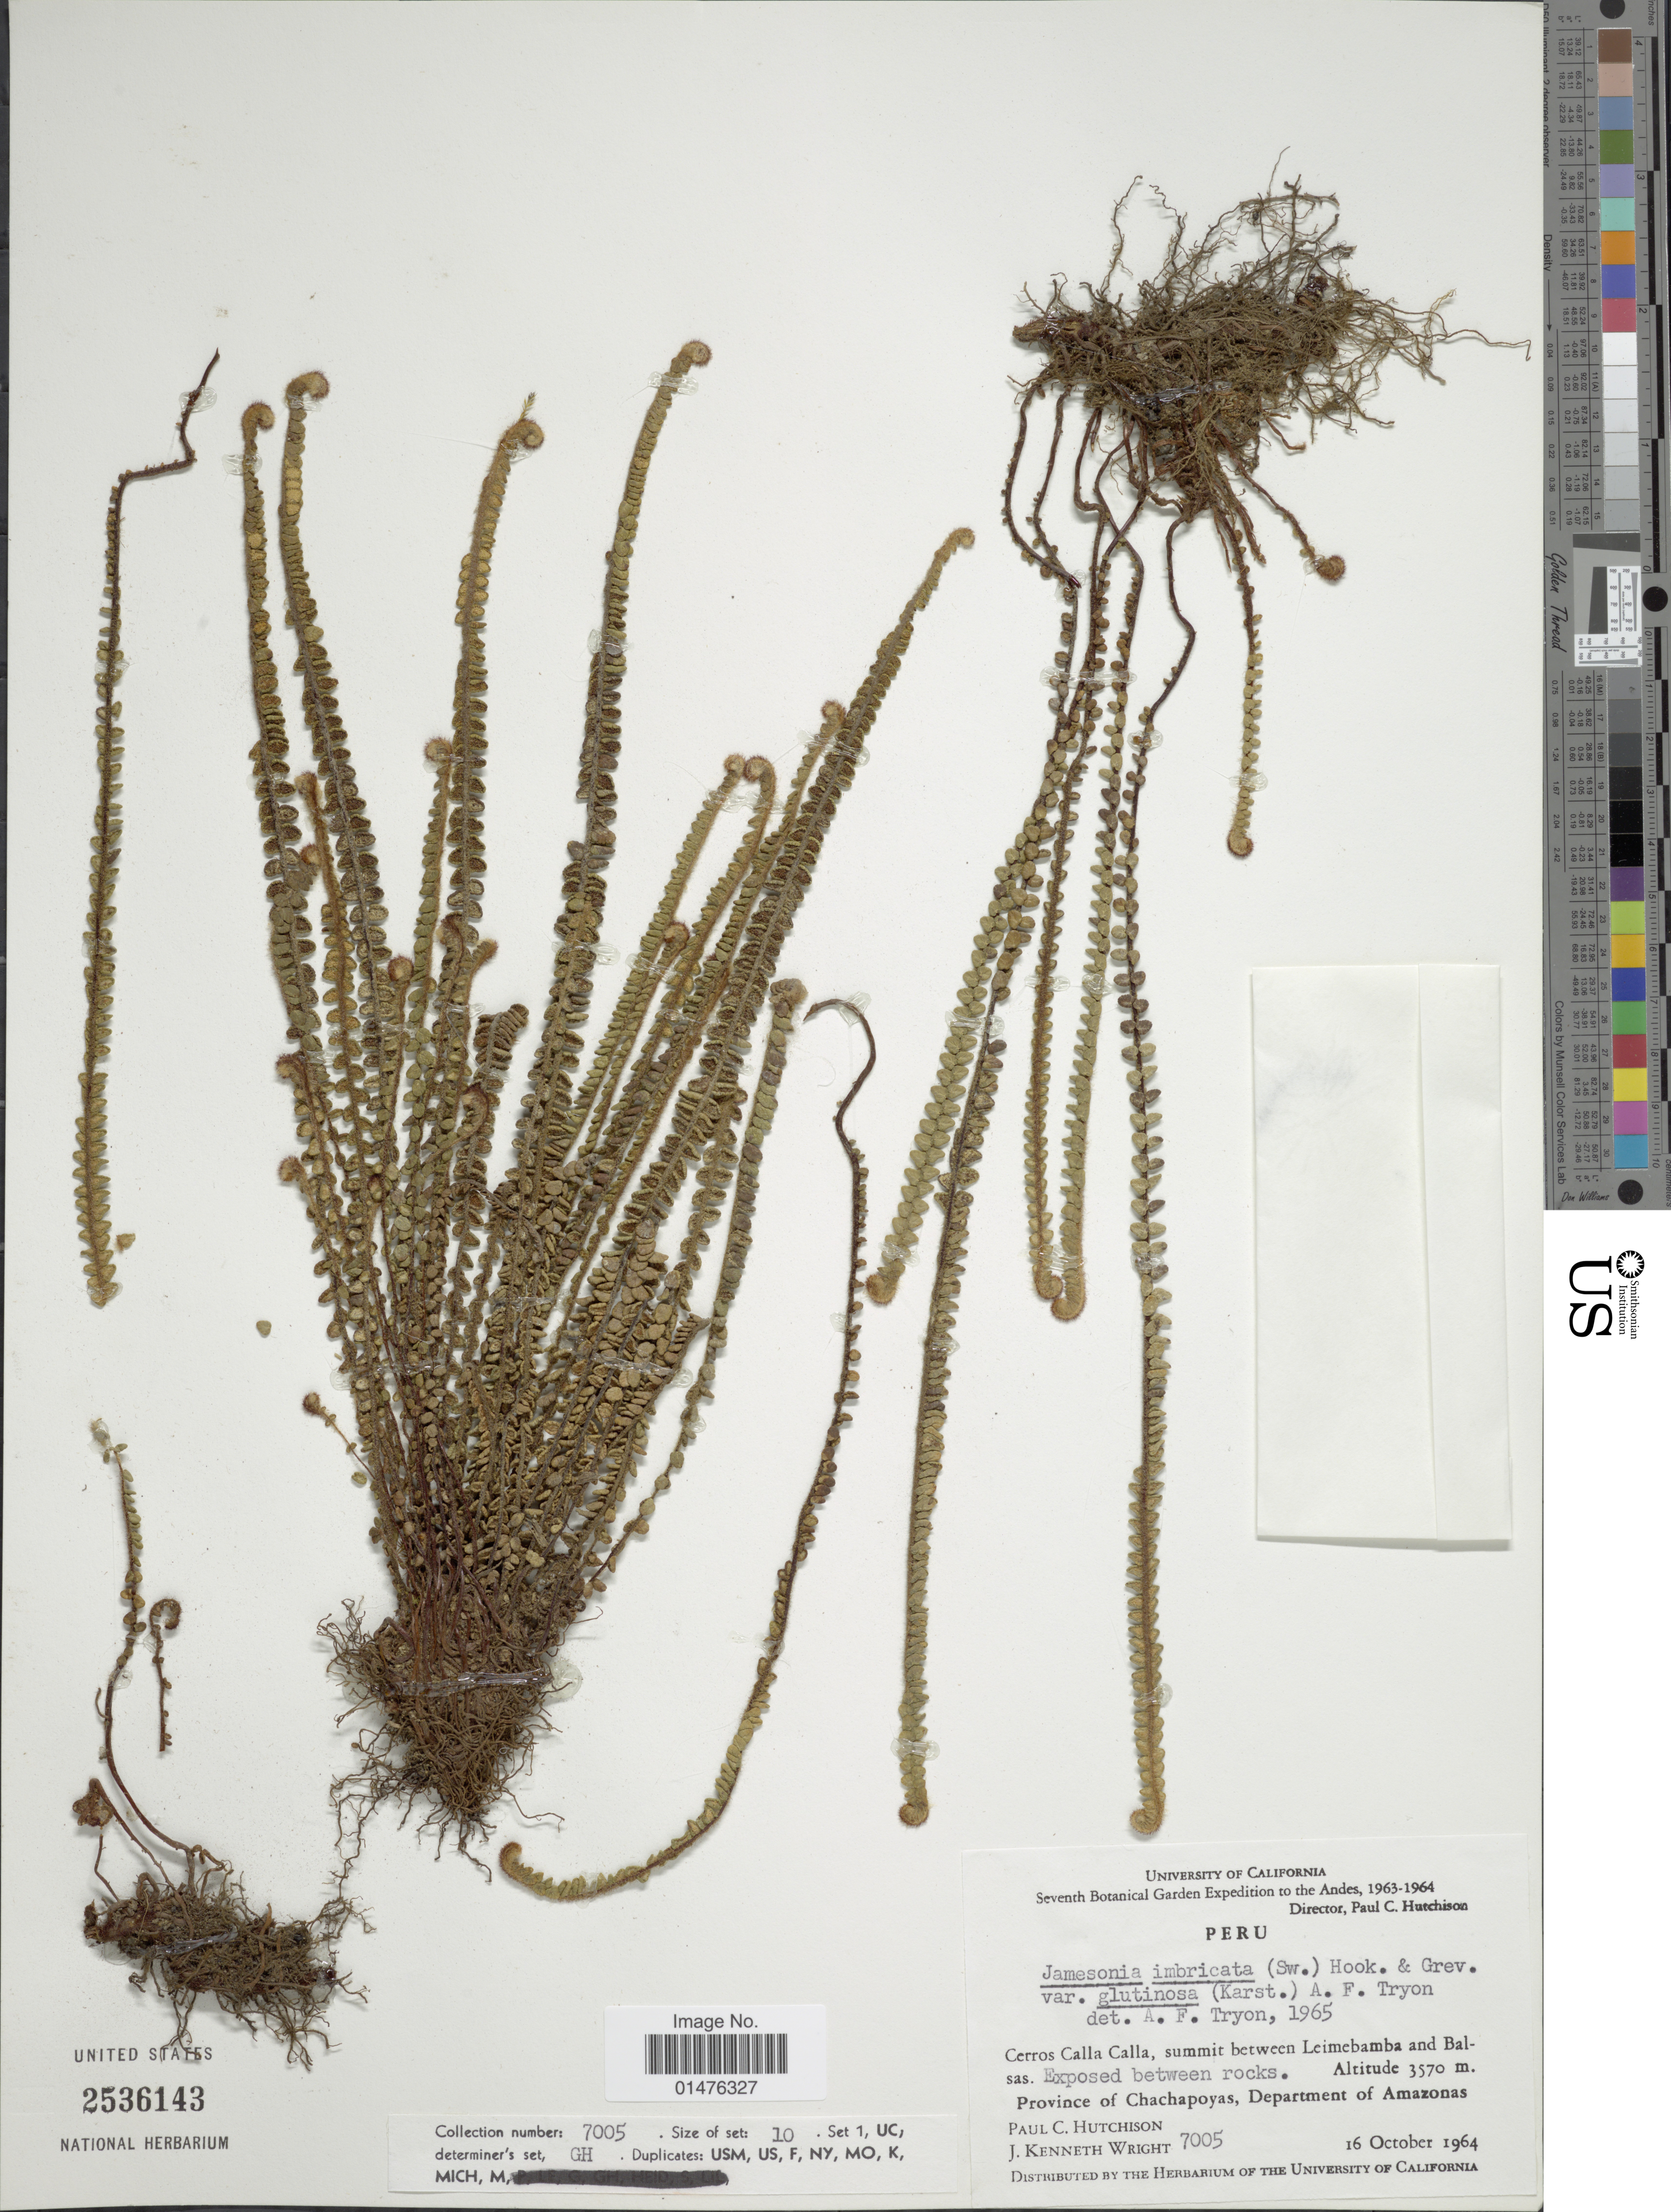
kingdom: Plantae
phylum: Tracheophyta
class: Polypodiopsida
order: Polypodiales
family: Pteridaceae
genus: Jamesonia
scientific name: Jamesonia imbricata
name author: (Sw.) Hook. & Grev.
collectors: P. C. Hutchison & J. K. Wright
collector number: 7005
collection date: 1964-10-16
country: Peru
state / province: Amazonas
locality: Cerros Calla Calla, summit between Leimebamba and Balsas, Province of Chachapoyas, Department of Amazonas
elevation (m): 3570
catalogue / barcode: US 2536143